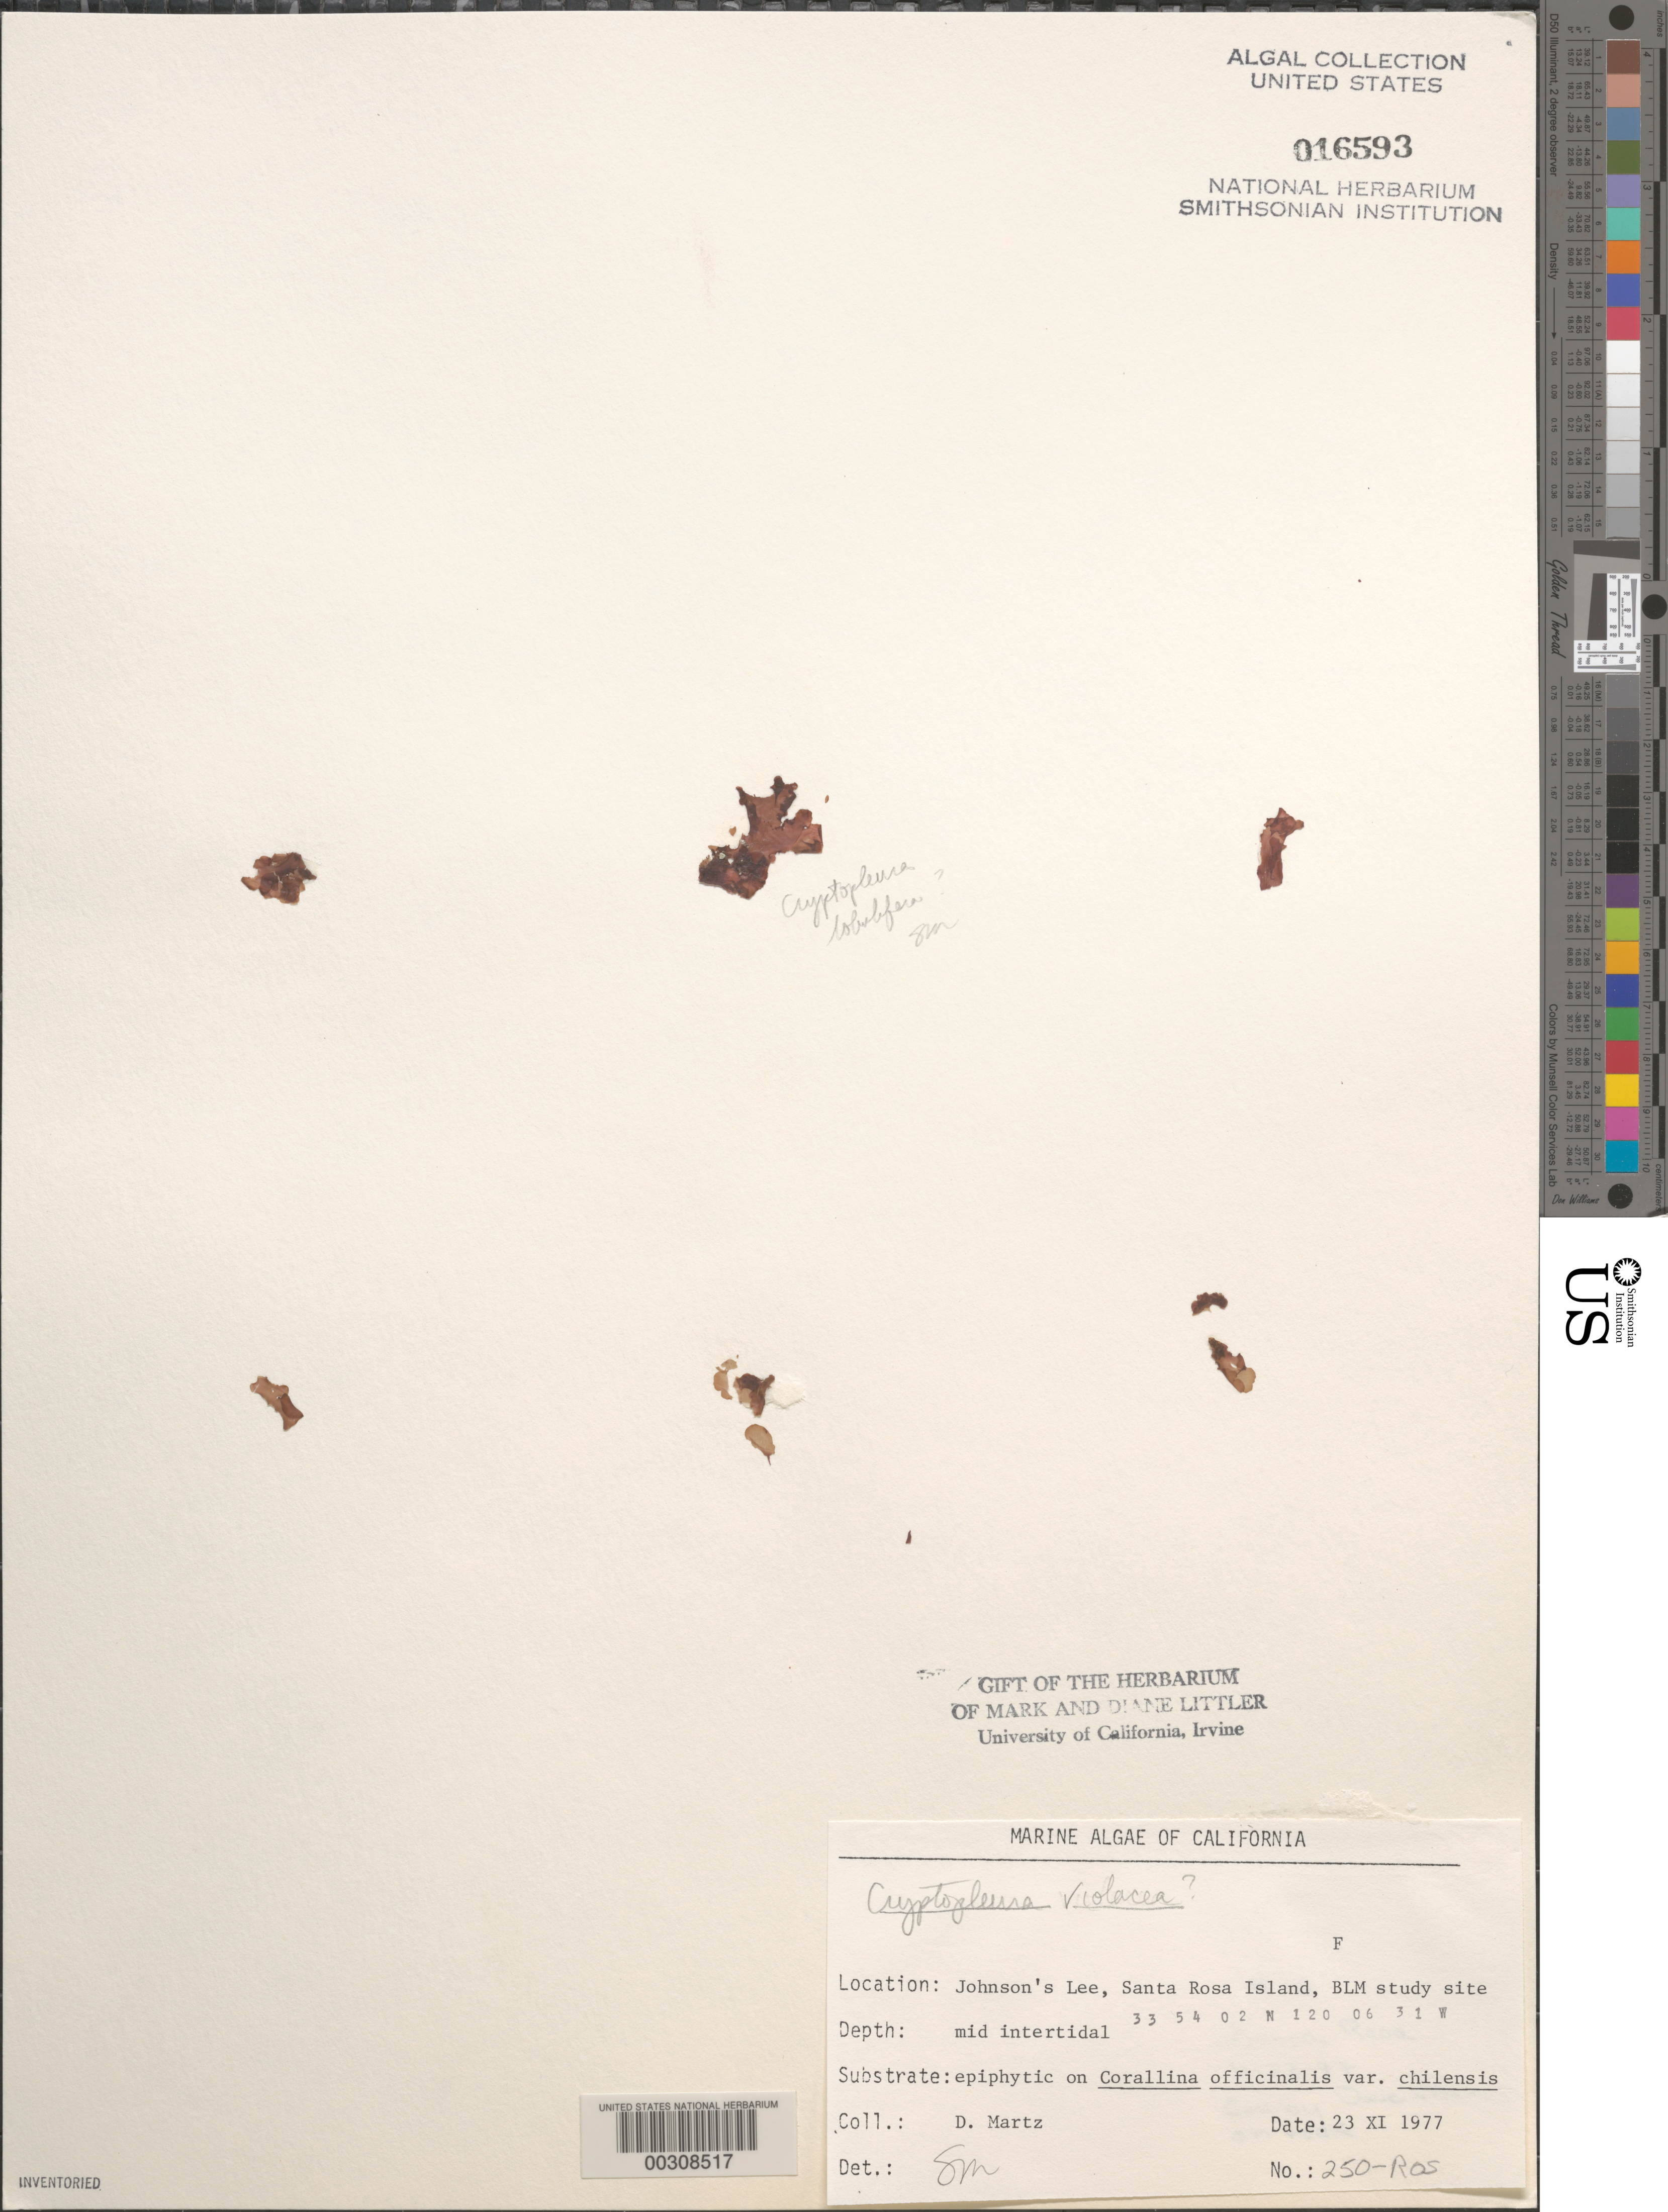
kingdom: Plantae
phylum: Rhodophyta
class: Florideophyceae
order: Ceramiales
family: Delesseriaceae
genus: Cryptopleura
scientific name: Cryptopleura violacea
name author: (J. Ag.) Kylin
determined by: Murray, S. N.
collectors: D. Martz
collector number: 250-ros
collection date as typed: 23 Nov 1977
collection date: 1977-11-23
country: United States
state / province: California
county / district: Santa Barbara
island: Santa Rosa Island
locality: Johnson's Lee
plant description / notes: BLM-SOCALBIGHT Rocky Intertidal Survey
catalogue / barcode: US 16593